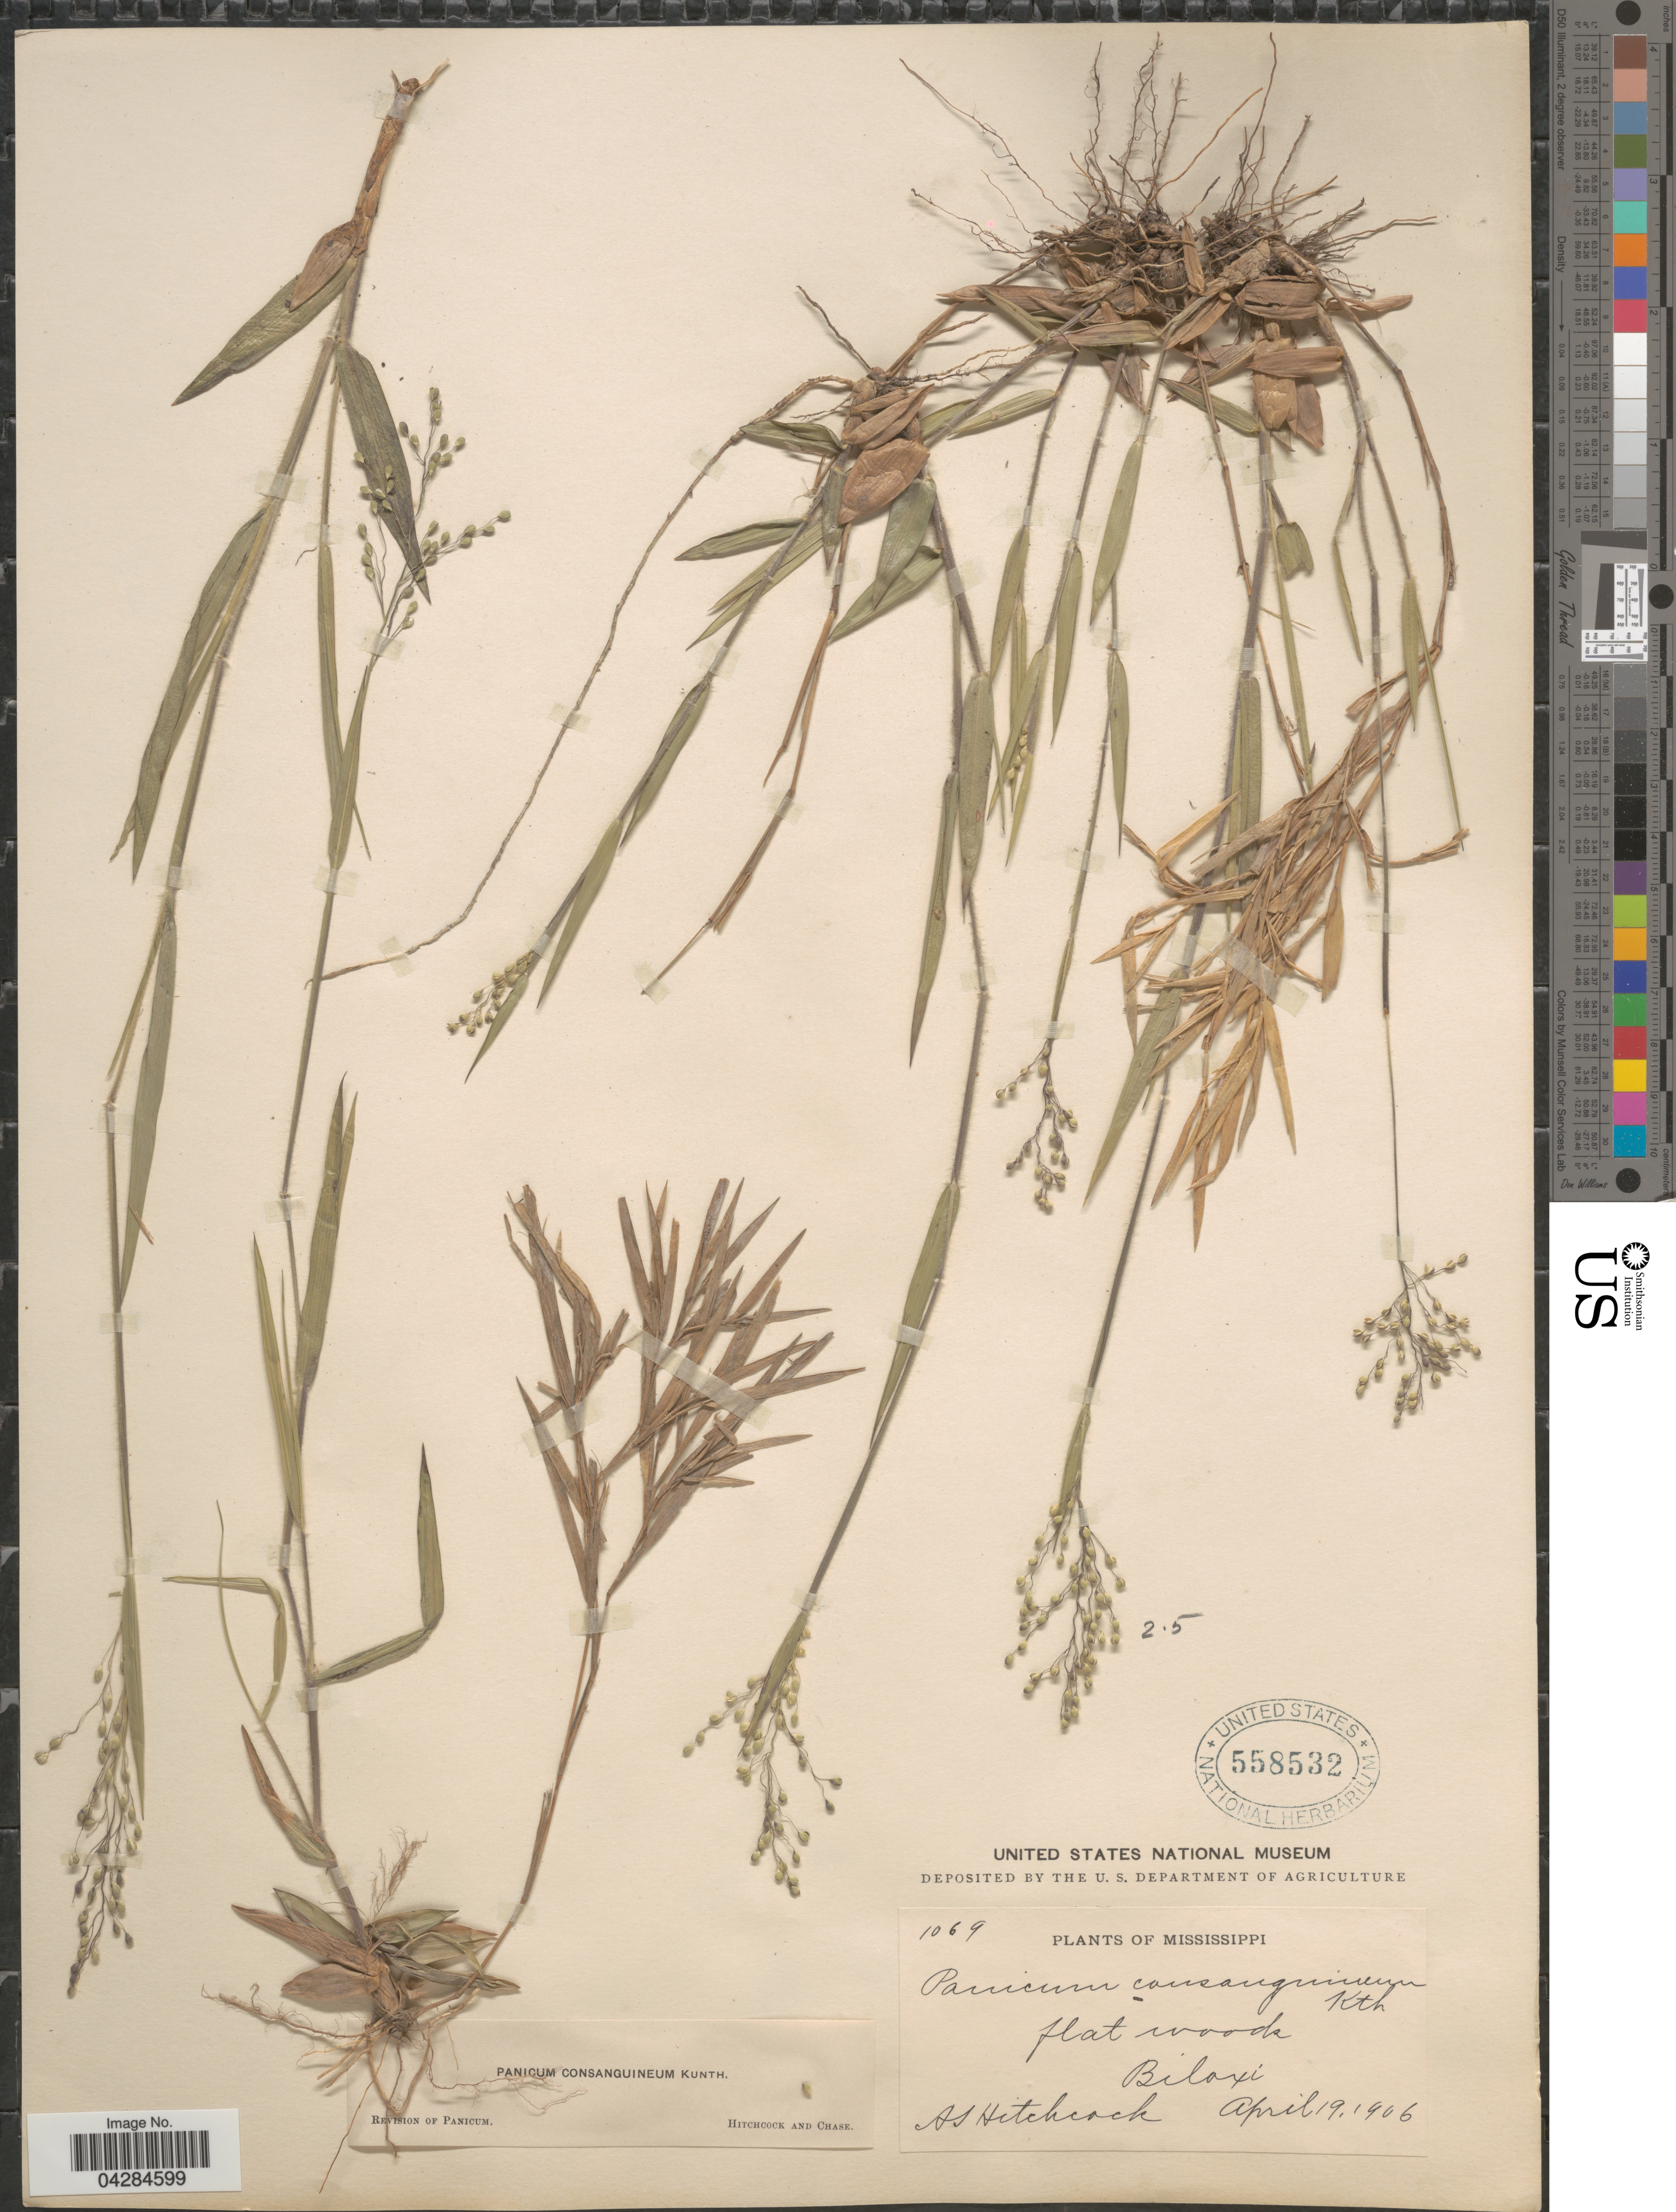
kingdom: Plantae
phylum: Tracheophyta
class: Liliopsida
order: Poales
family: Poaceae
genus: Dichanthelium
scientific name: Dichanthelium ovale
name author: (Elliott) Gould & C.A. Clark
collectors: A. S. Hitchcock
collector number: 1069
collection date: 1906-04-19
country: United States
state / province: Mississippi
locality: Flat woods Biloxi.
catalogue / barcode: US 558532